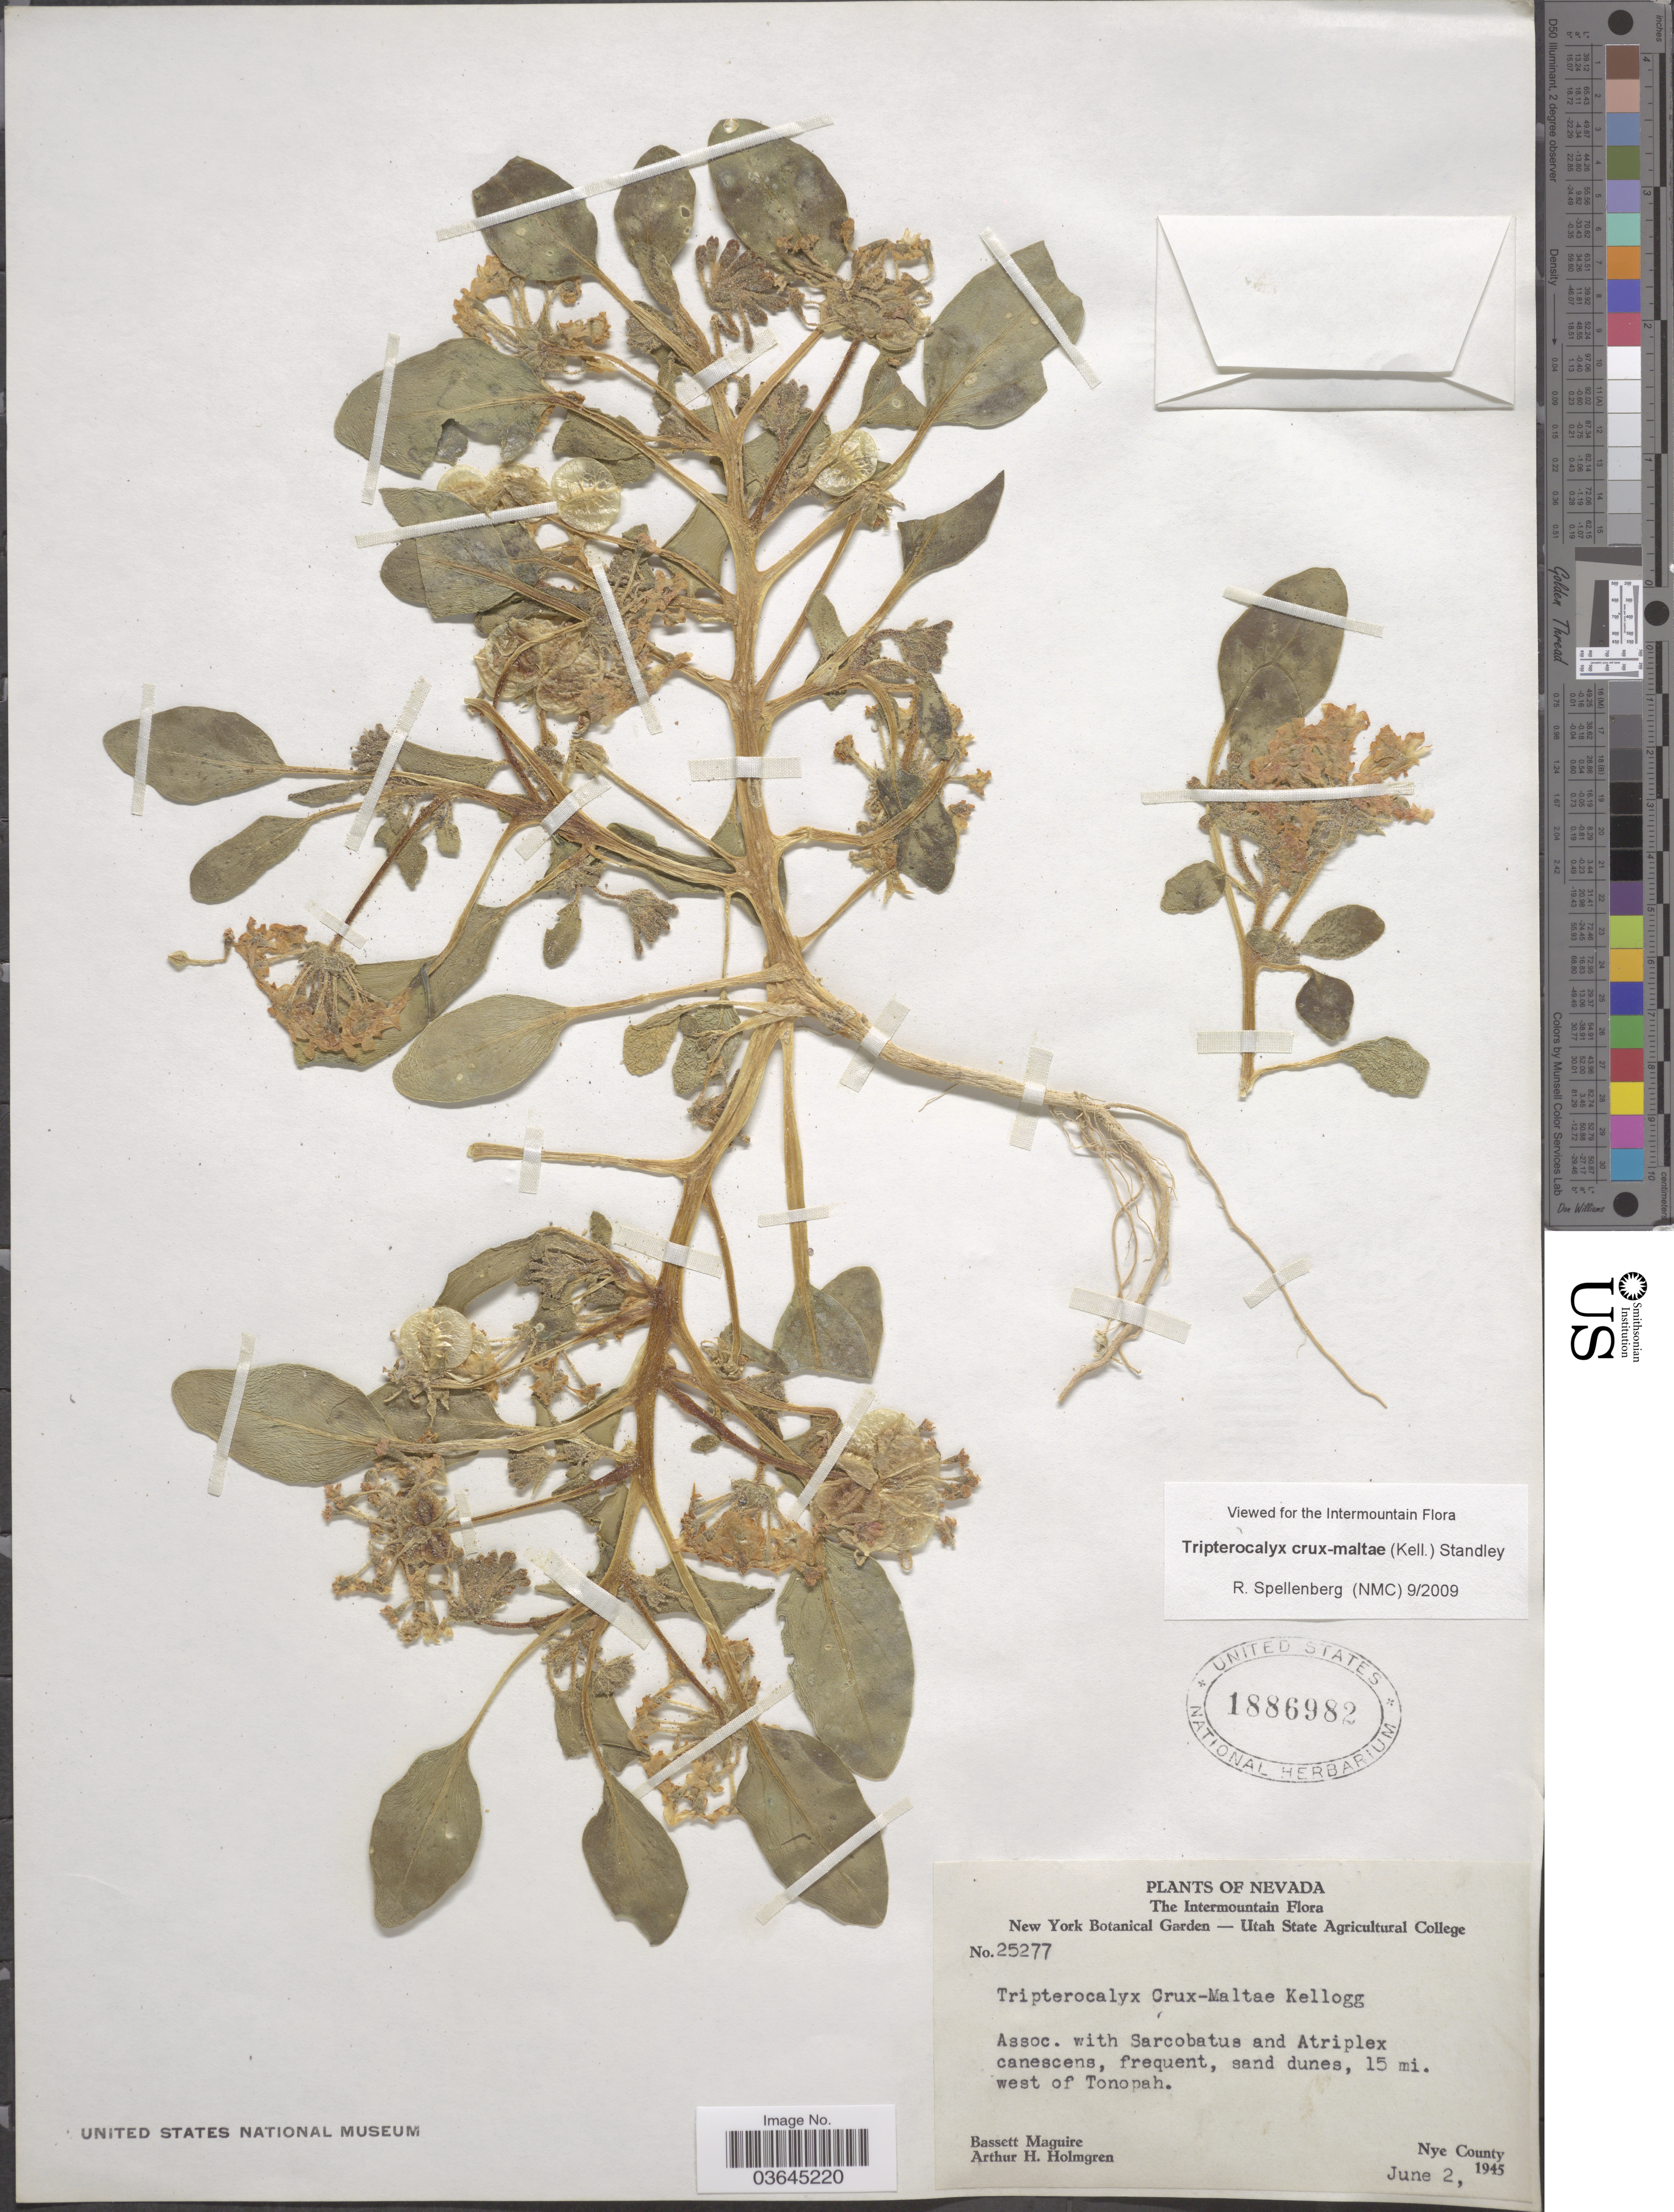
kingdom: Plantae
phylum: Tracheophyta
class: Magnoliopsida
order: Caryophyllales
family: Nyctaginaceae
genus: Tripterocalyx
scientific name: Tripterocalyx crux-maltae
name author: Standl.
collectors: B. Maguire & A. H. Holmgren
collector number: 25277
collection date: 1945-06-02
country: United States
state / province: Nevada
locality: The Intermountain. 15 mi. west of Tonopah. Nye County.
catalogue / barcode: US 1886982